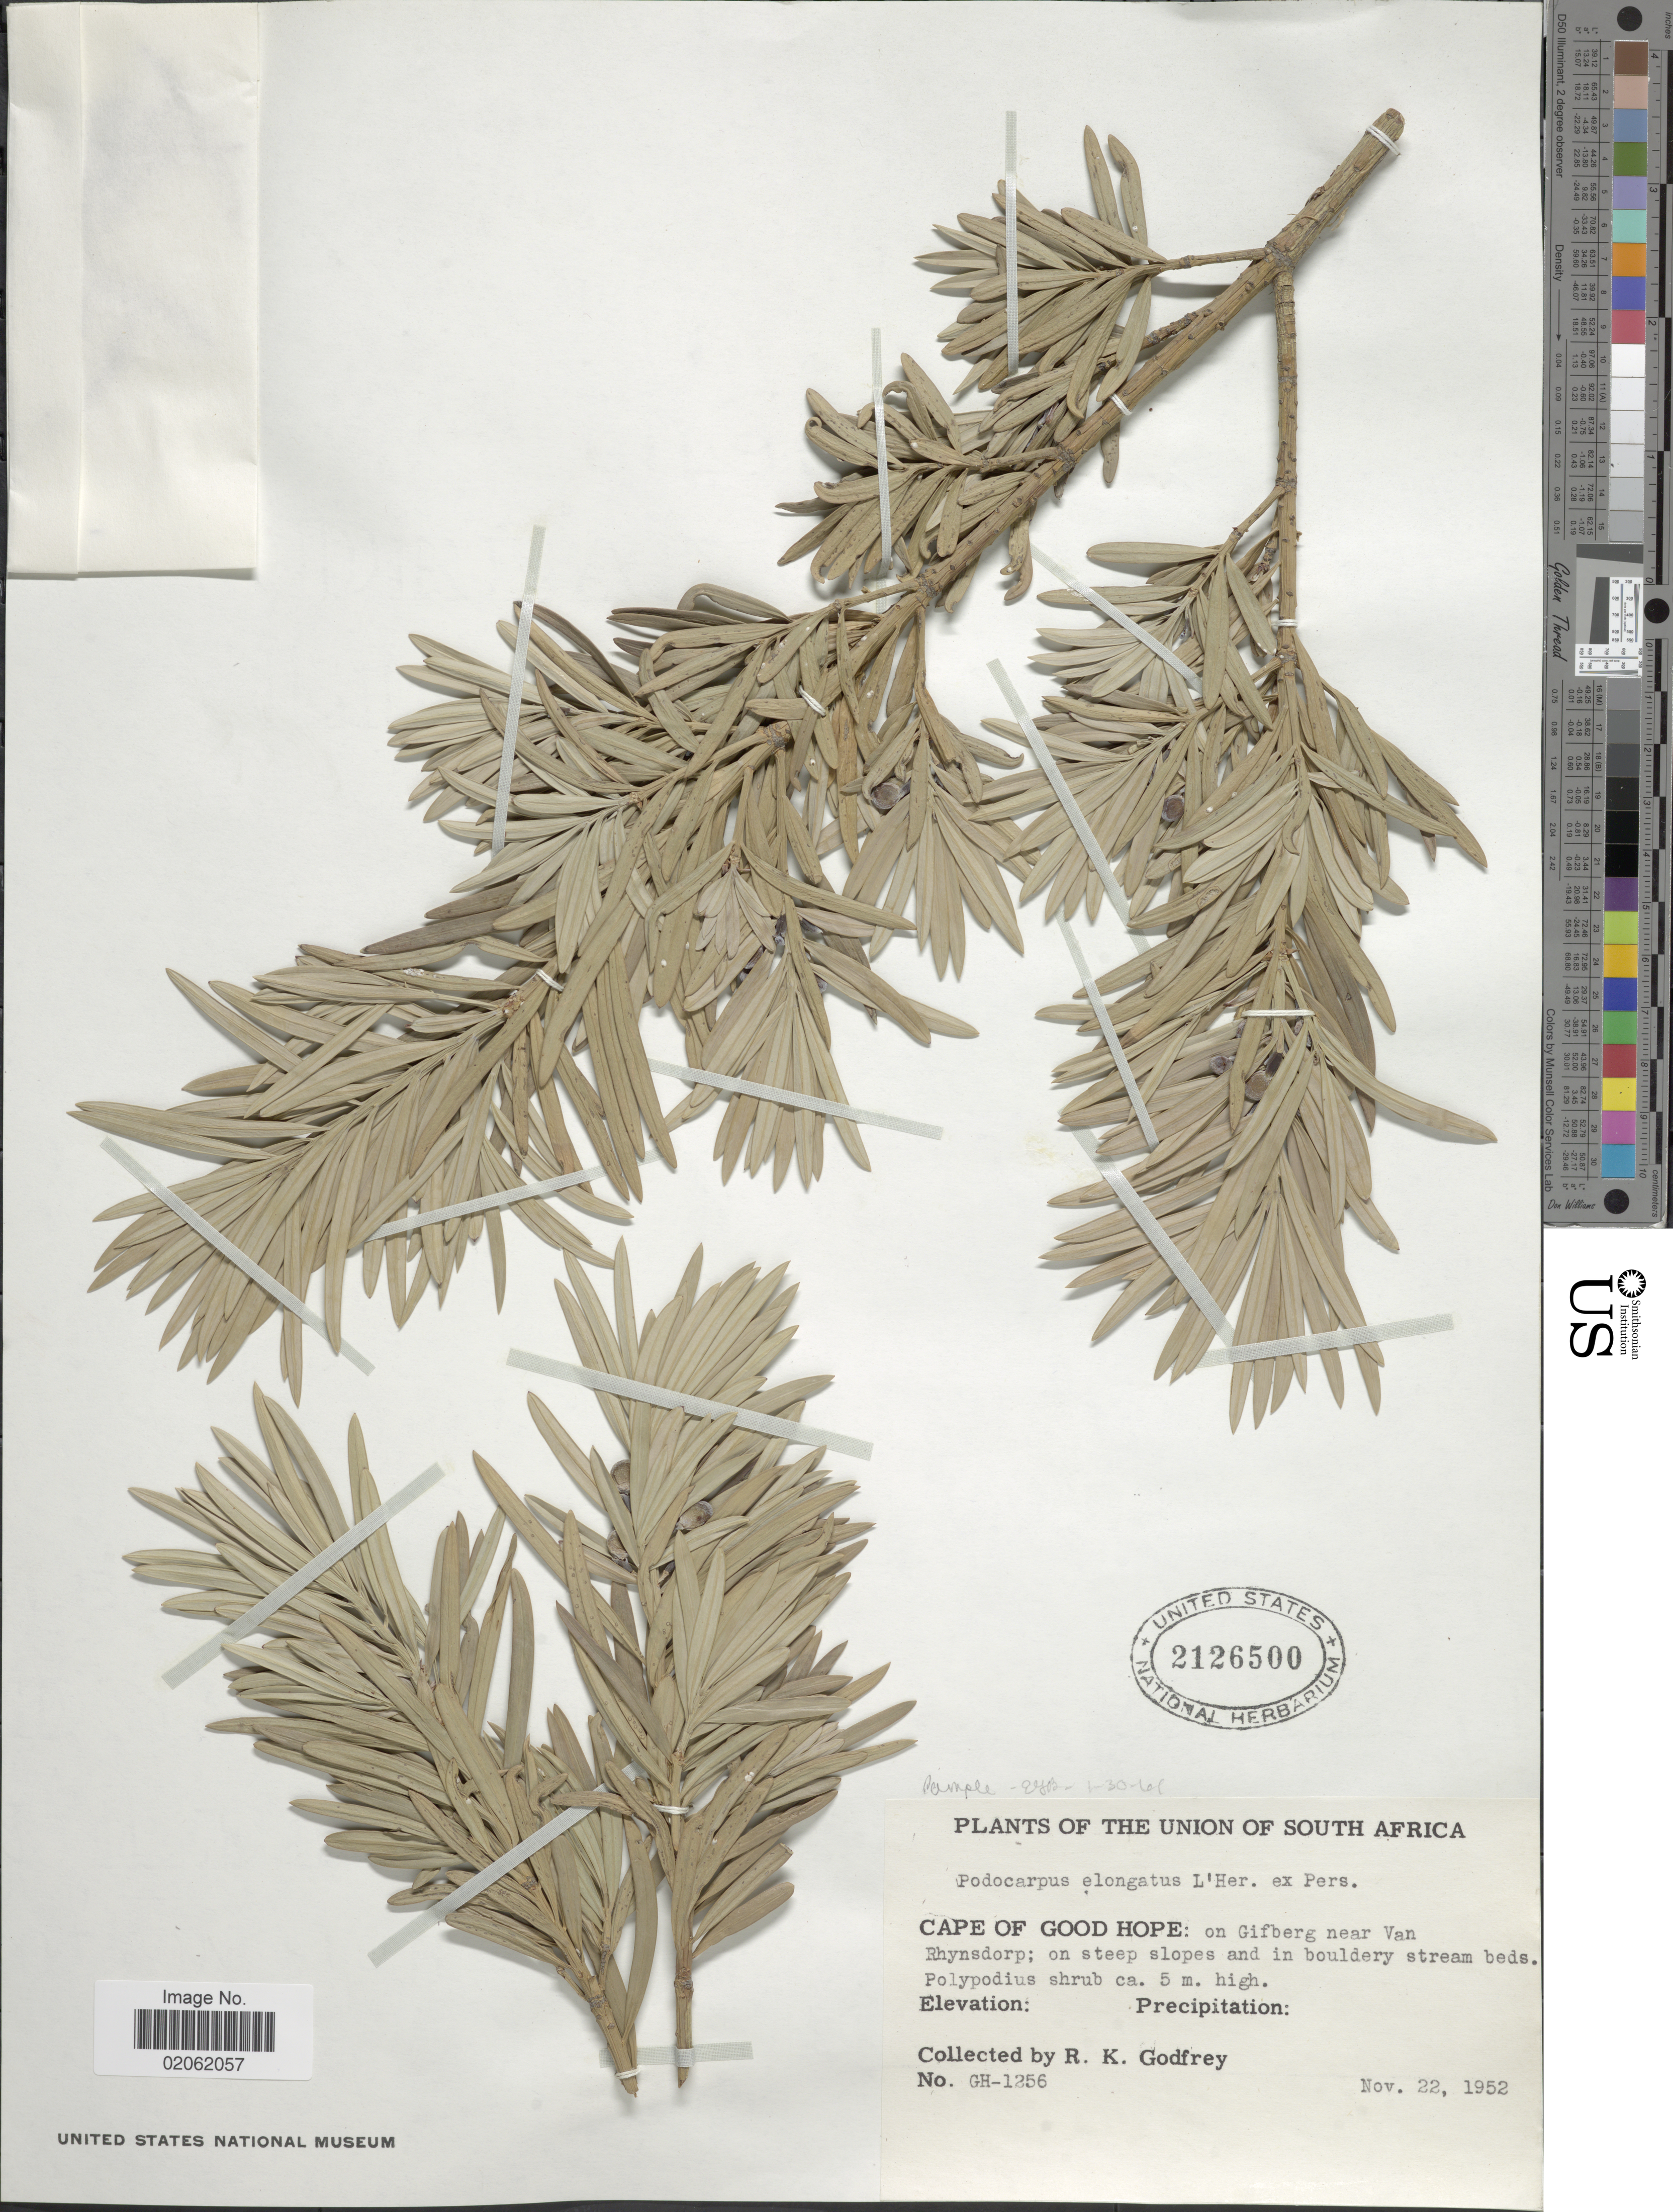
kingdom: Plantae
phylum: Tracheophyta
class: Pinopsida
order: Pinales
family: Podocarpaceae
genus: Podocarpus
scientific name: Podocarpus elongatus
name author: (Aiton) L'Hér. ex Pers.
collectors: R. K. Godfrey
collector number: GH-1256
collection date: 1952-11-22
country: South Africa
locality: The Union of South Africa, Cape of Good Hope: on Gifberg near Van Rhynsdorp; on steep slopes and in bouldery stream beds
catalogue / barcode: US 2126500